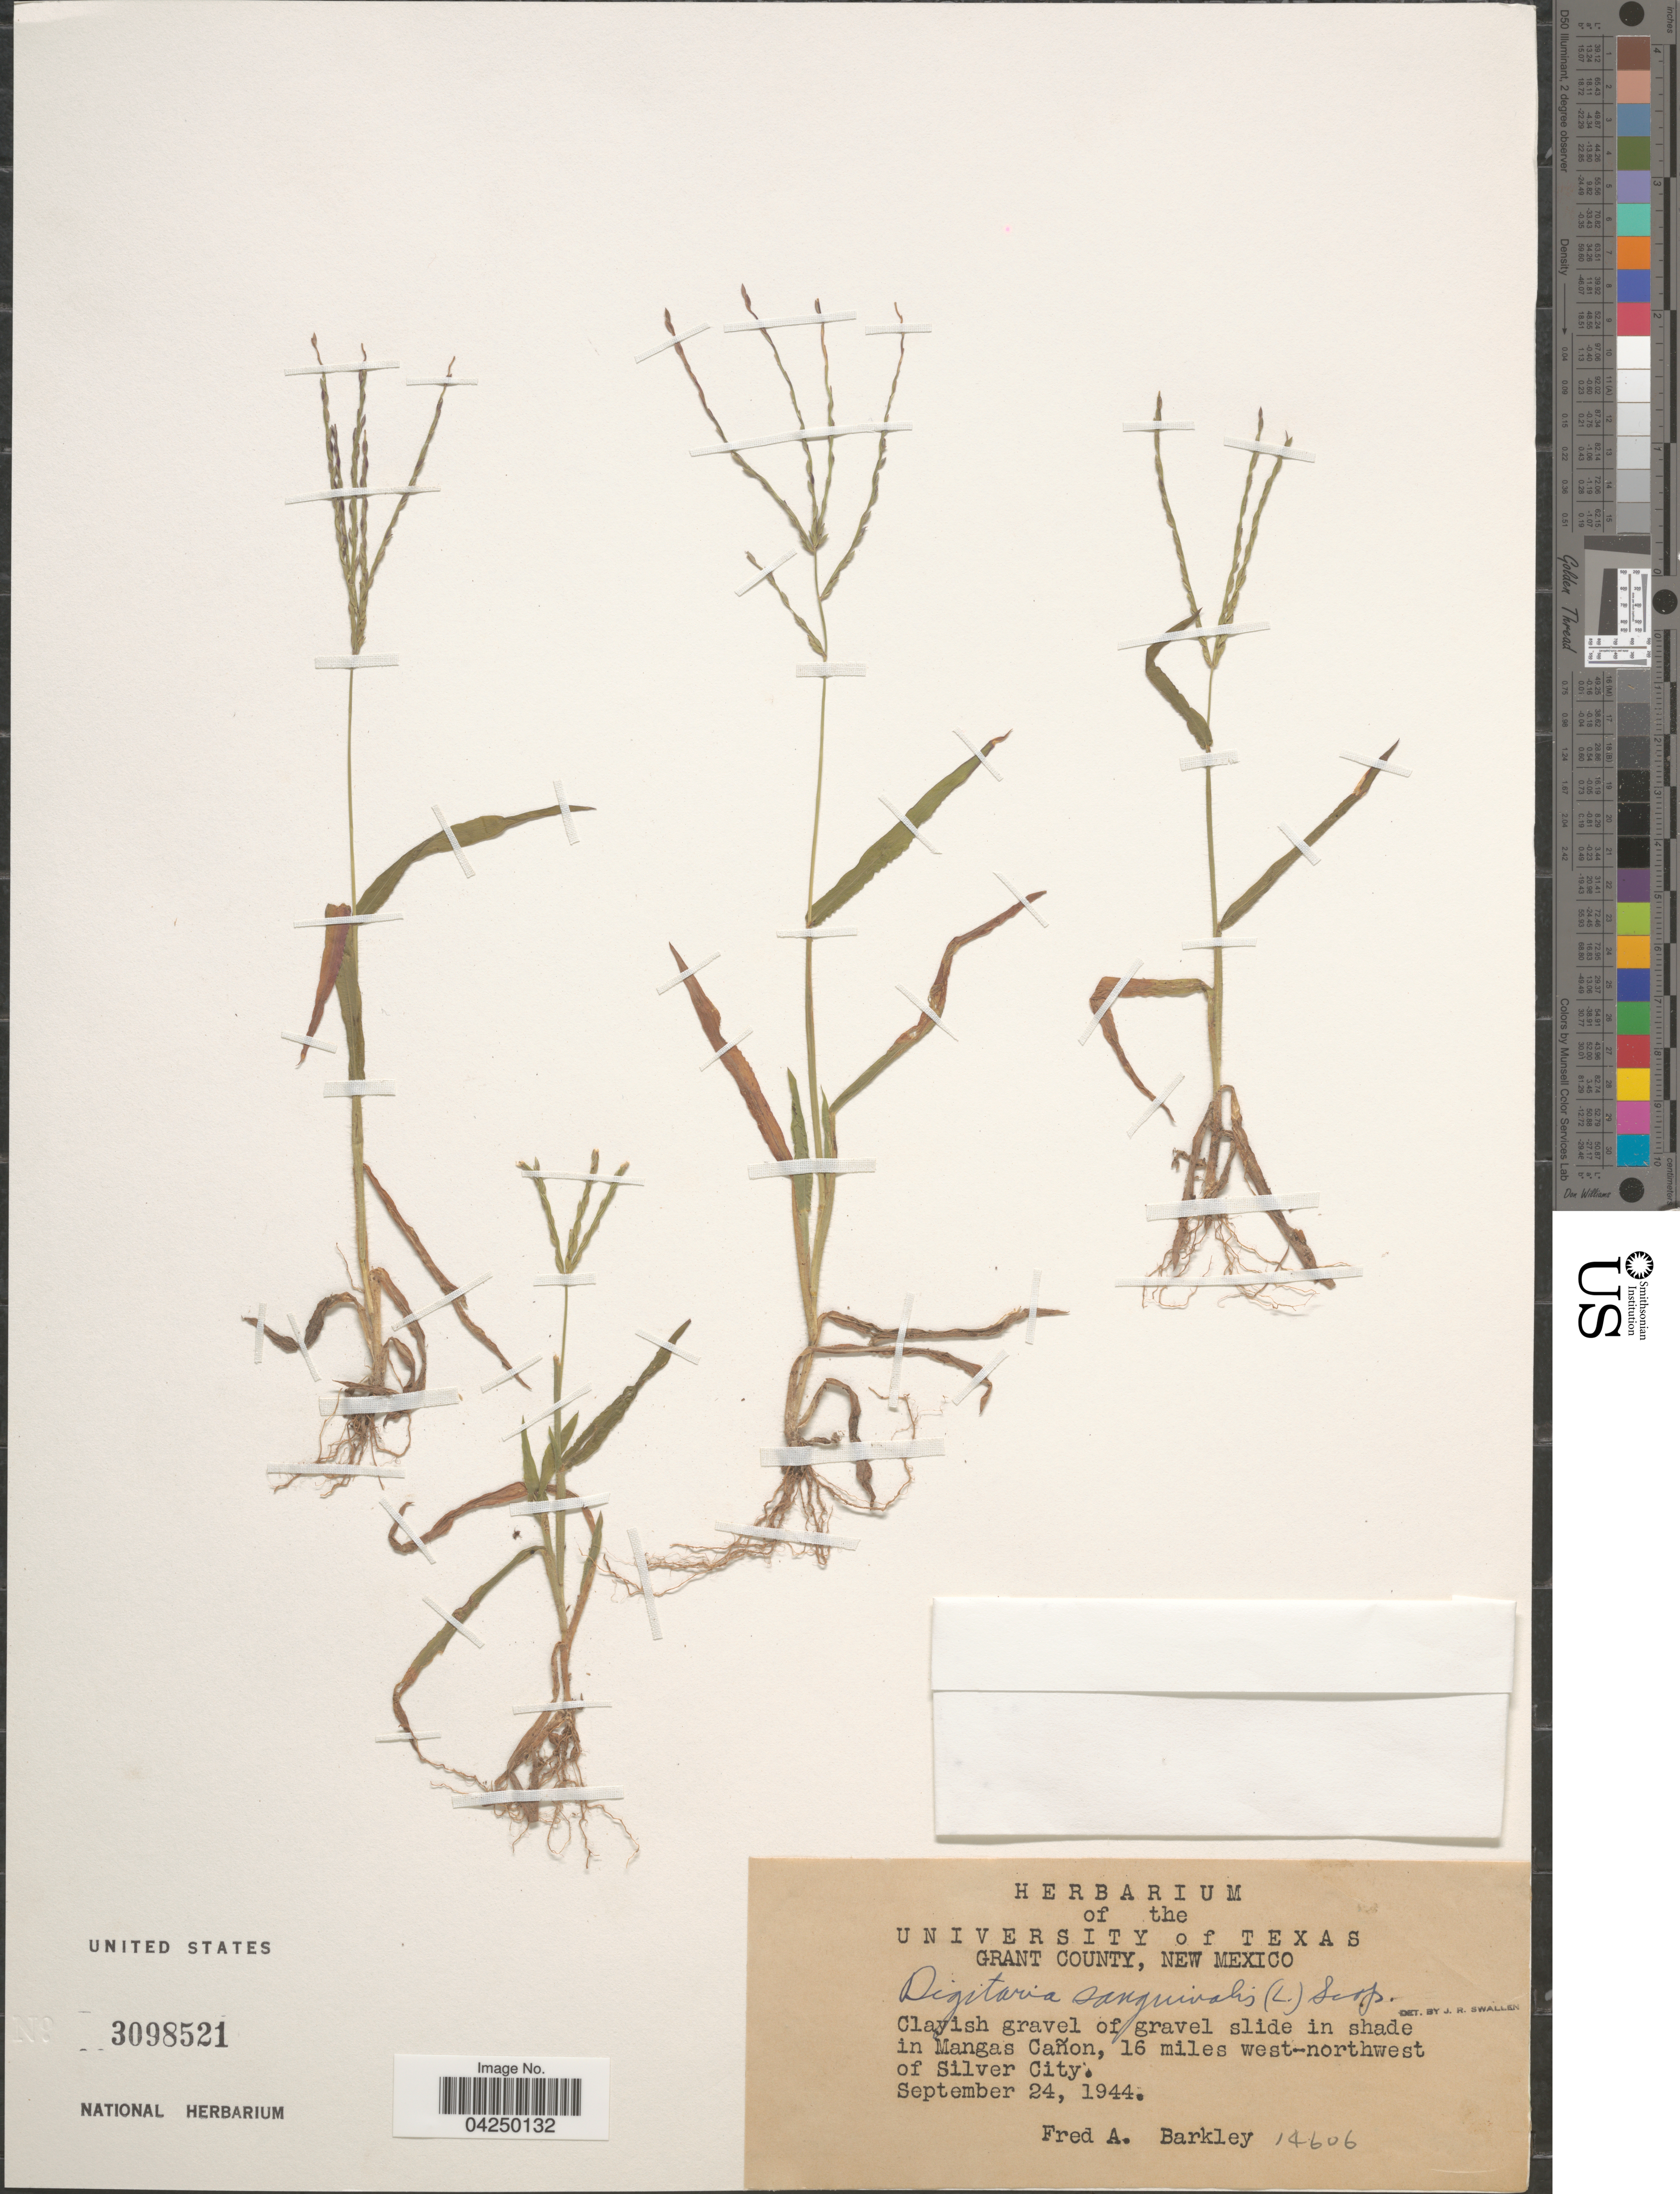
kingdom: Plantae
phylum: Tracheophyta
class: Liliopsida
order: Poales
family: Poaceae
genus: Digitaria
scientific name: Digitaria sanguinalis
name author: (L.) Scop.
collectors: F. A. Barkley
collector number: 14606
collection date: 1944-09-24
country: United States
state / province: New Mexico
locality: Grand County. Clayish gravel of gravel slide in shade in Mangas Cañon, 16 miles west-northwest of Silver City.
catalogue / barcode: US 3098521